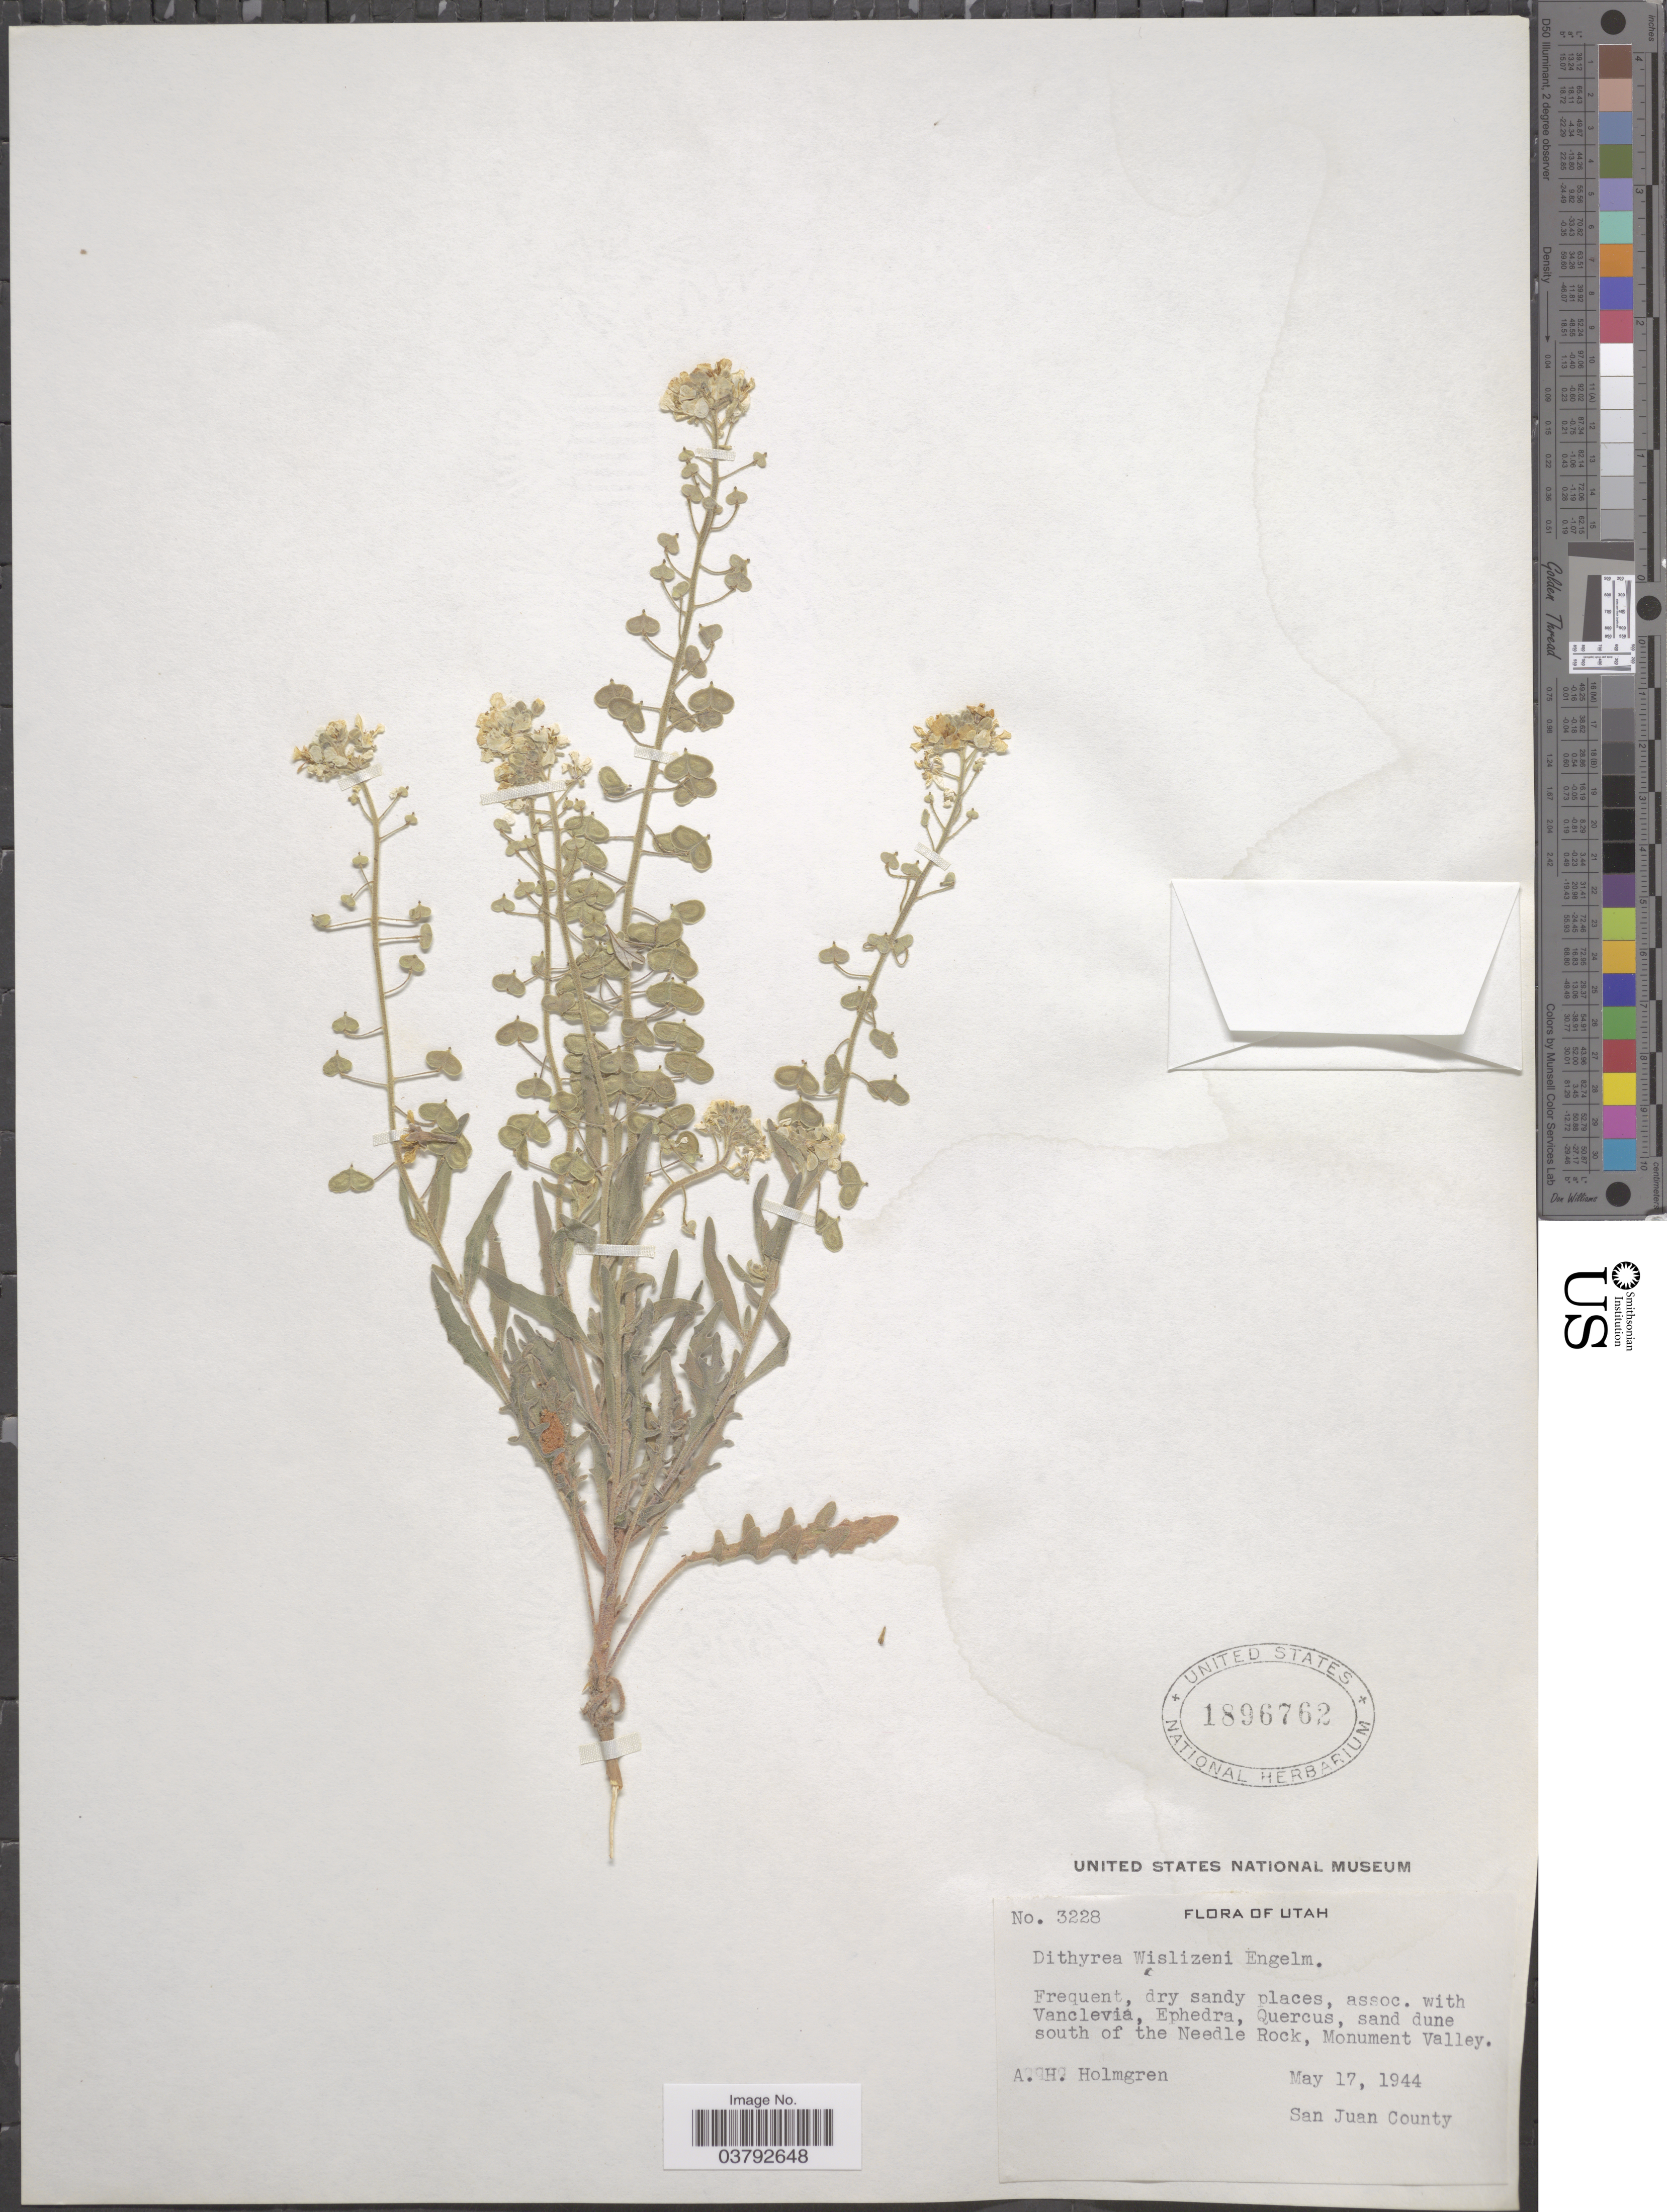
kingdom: Plantae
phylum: Tracheophyta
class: Magnoliopsida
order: Brassicales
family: Brassicaceae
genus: Dithyrea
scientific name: Dithyrea wislizeni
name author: Engelm.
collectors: A. H. Holmgren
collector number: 3228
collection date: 1944-05-17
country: United States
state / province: Utah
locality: South of the Needle Rock, Monument Valley. San Juan County.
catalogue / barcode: US 1896762